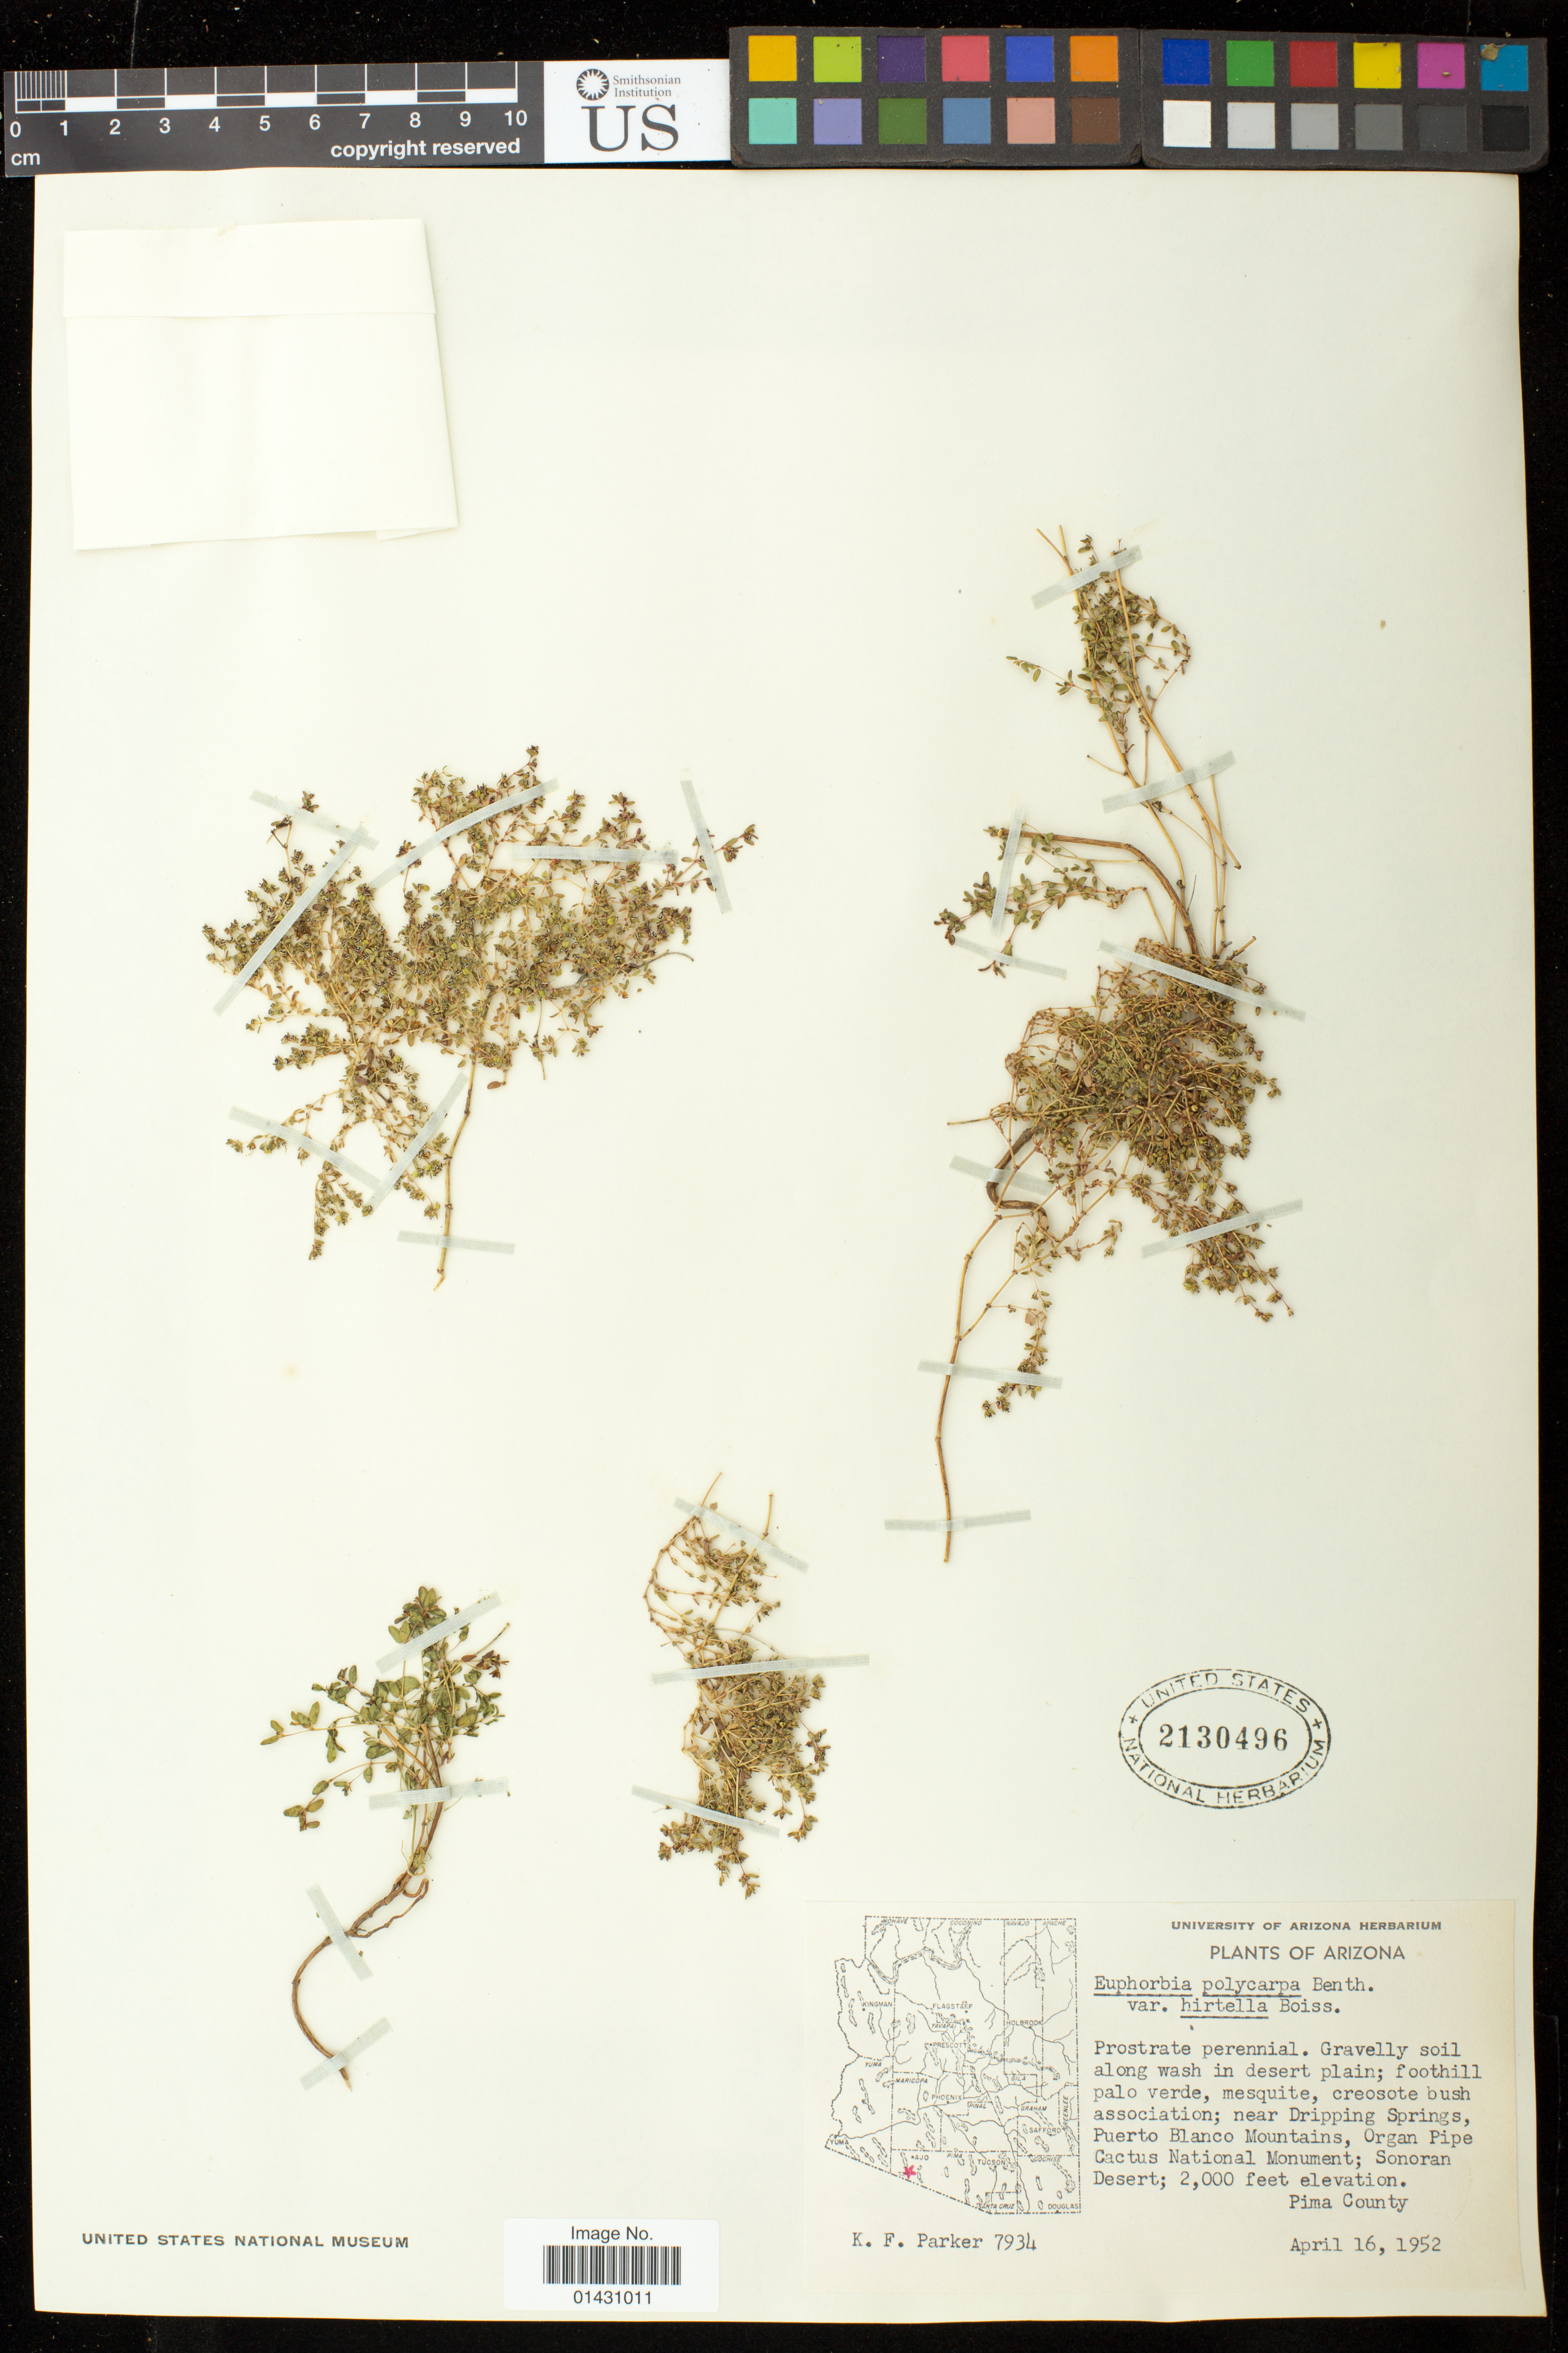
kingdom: Plantae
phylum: Tracheophyta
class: Magnoliopsida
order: Malpighiales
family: Euphorbiaceae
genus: Euphorbia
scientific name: Euphorbia polycarpa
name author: Benth.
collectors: K. F. Parker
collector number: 7934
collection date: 1952-04-16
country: United States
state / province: Arizona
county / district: Pima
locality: Near Dripping Springs, Puerto Blanco Mountains, Organ Pipe Cactus National Monument; Sonoran Desert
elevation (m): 610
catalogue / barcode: US 2130496